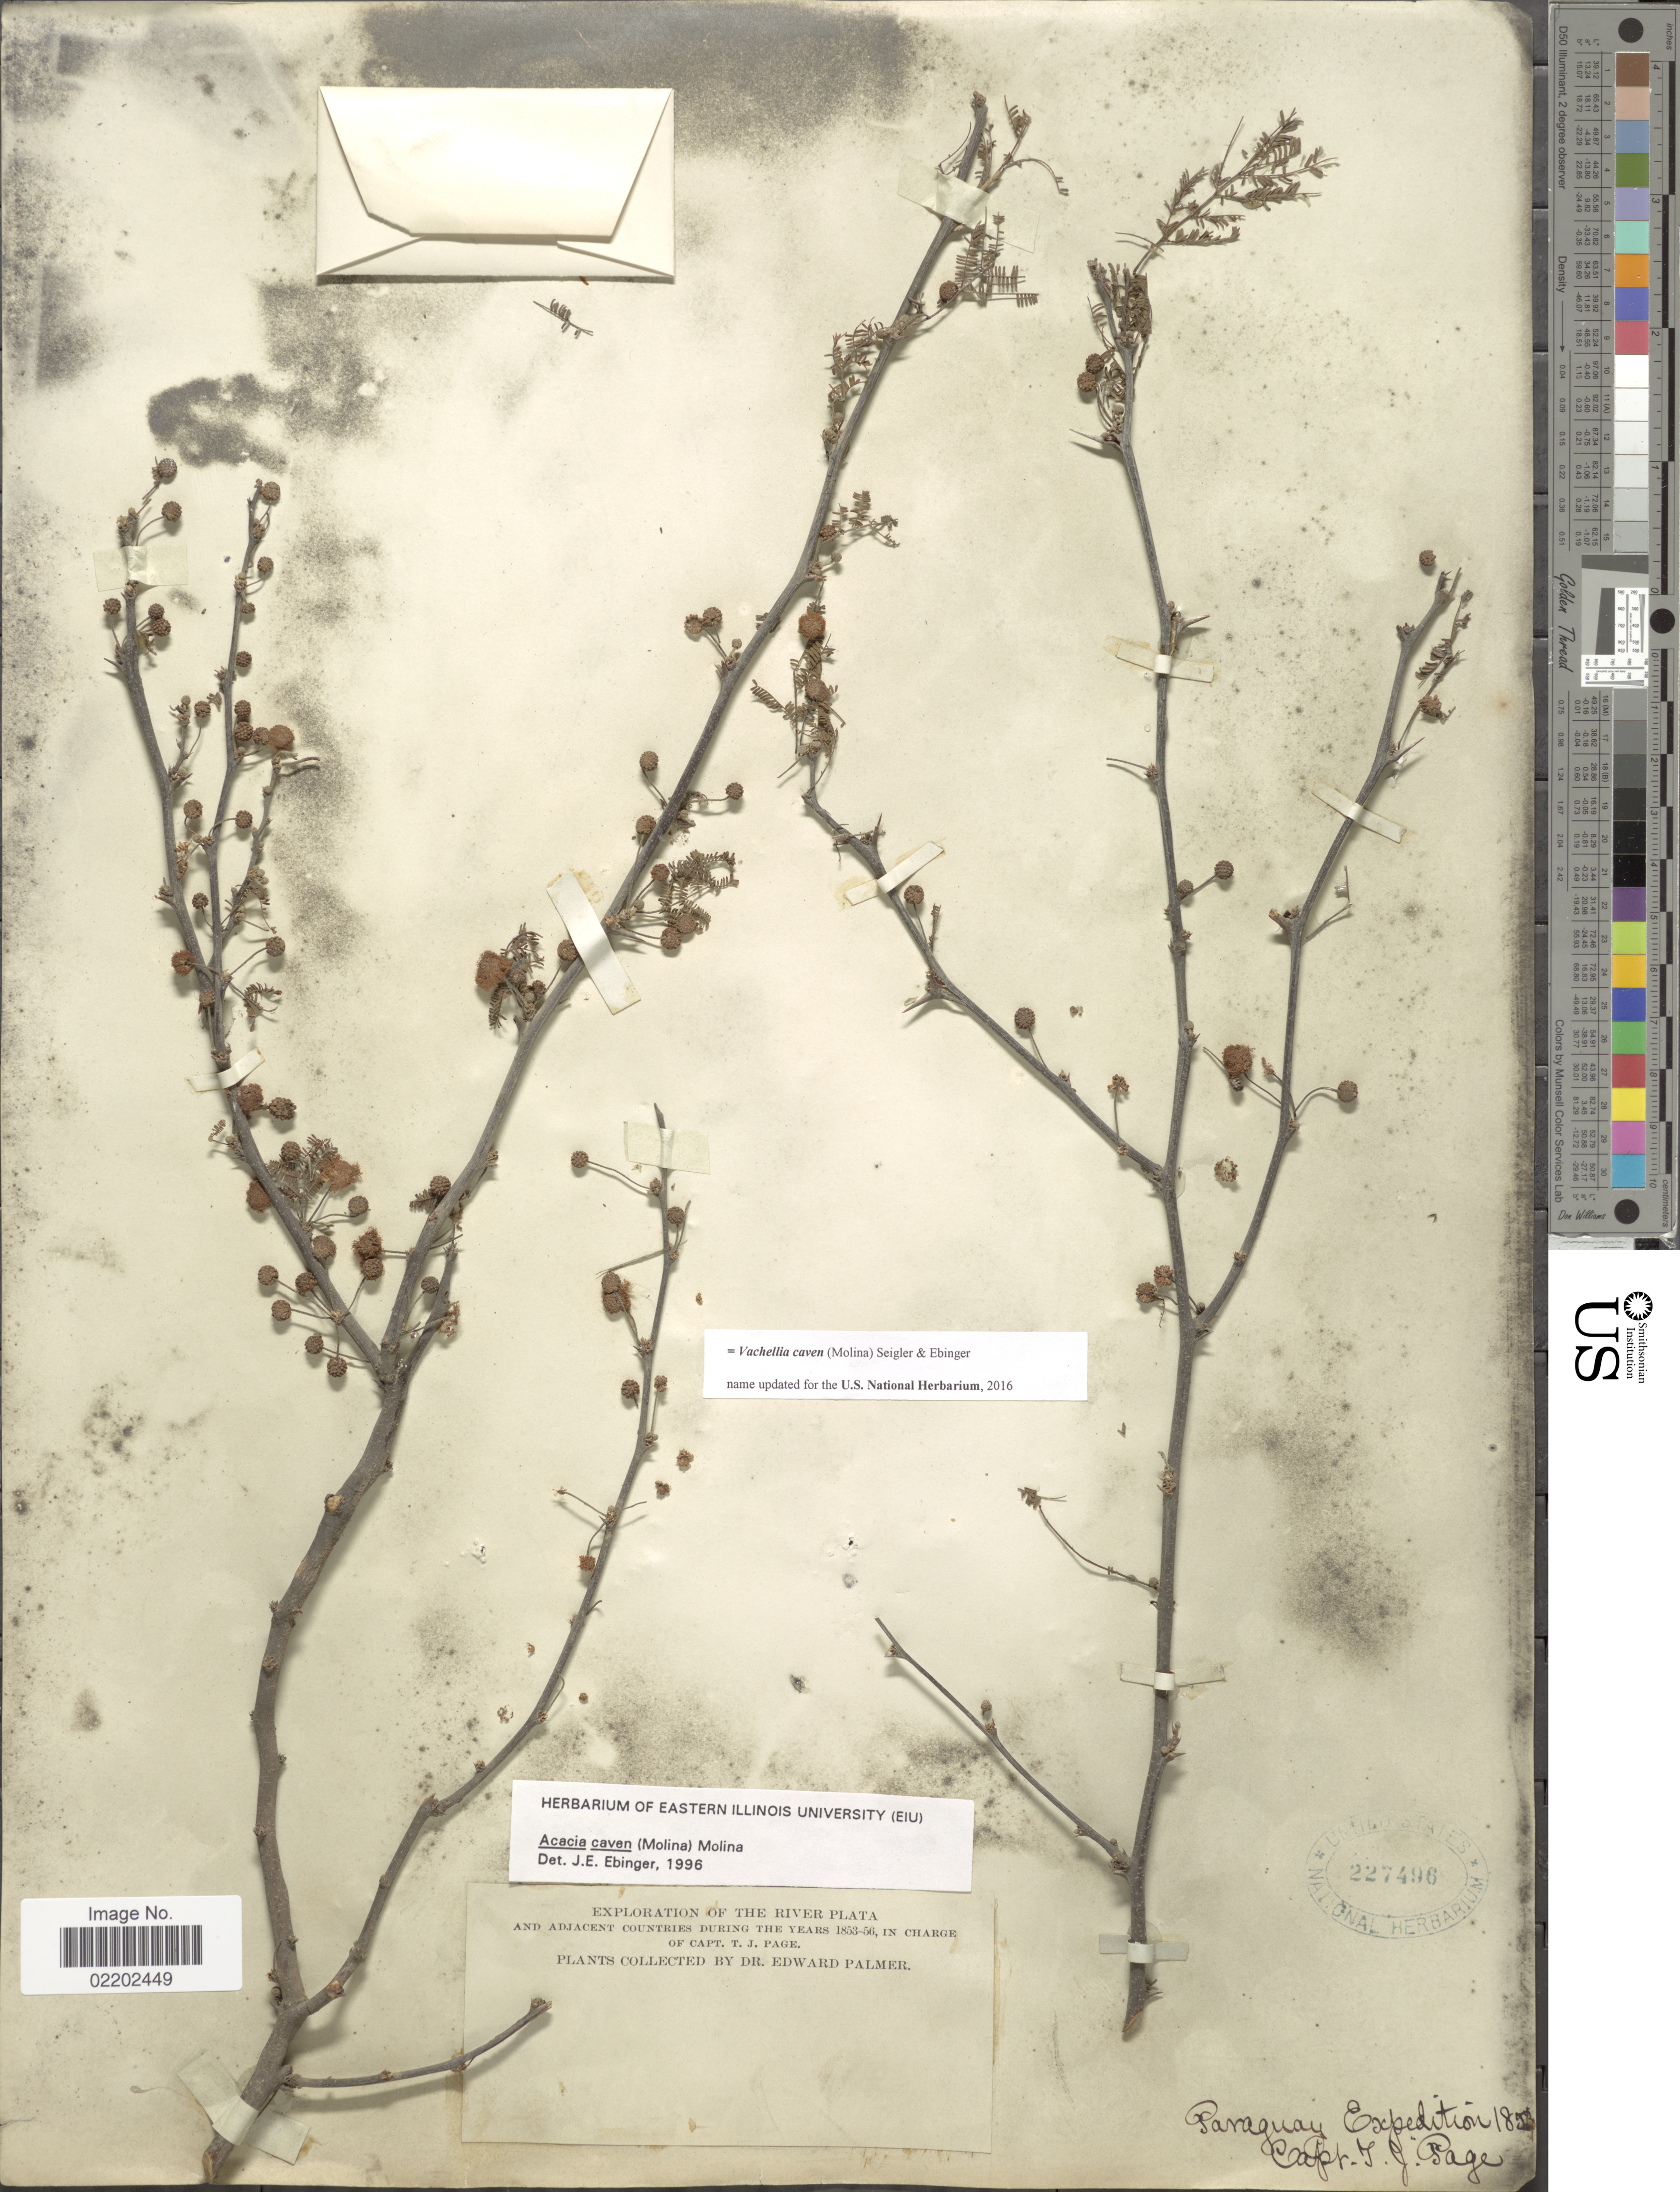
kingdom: Plantae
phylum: Tracheophyta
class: Magnoliopsida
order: Fabales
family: Fabaceae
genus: Vachellia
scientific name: Vachellia caven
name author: (Molina) Seigler & Ebinger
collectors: E. Palmer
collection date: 1853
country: Paraguay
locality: The river Plata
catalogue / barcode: US 227496